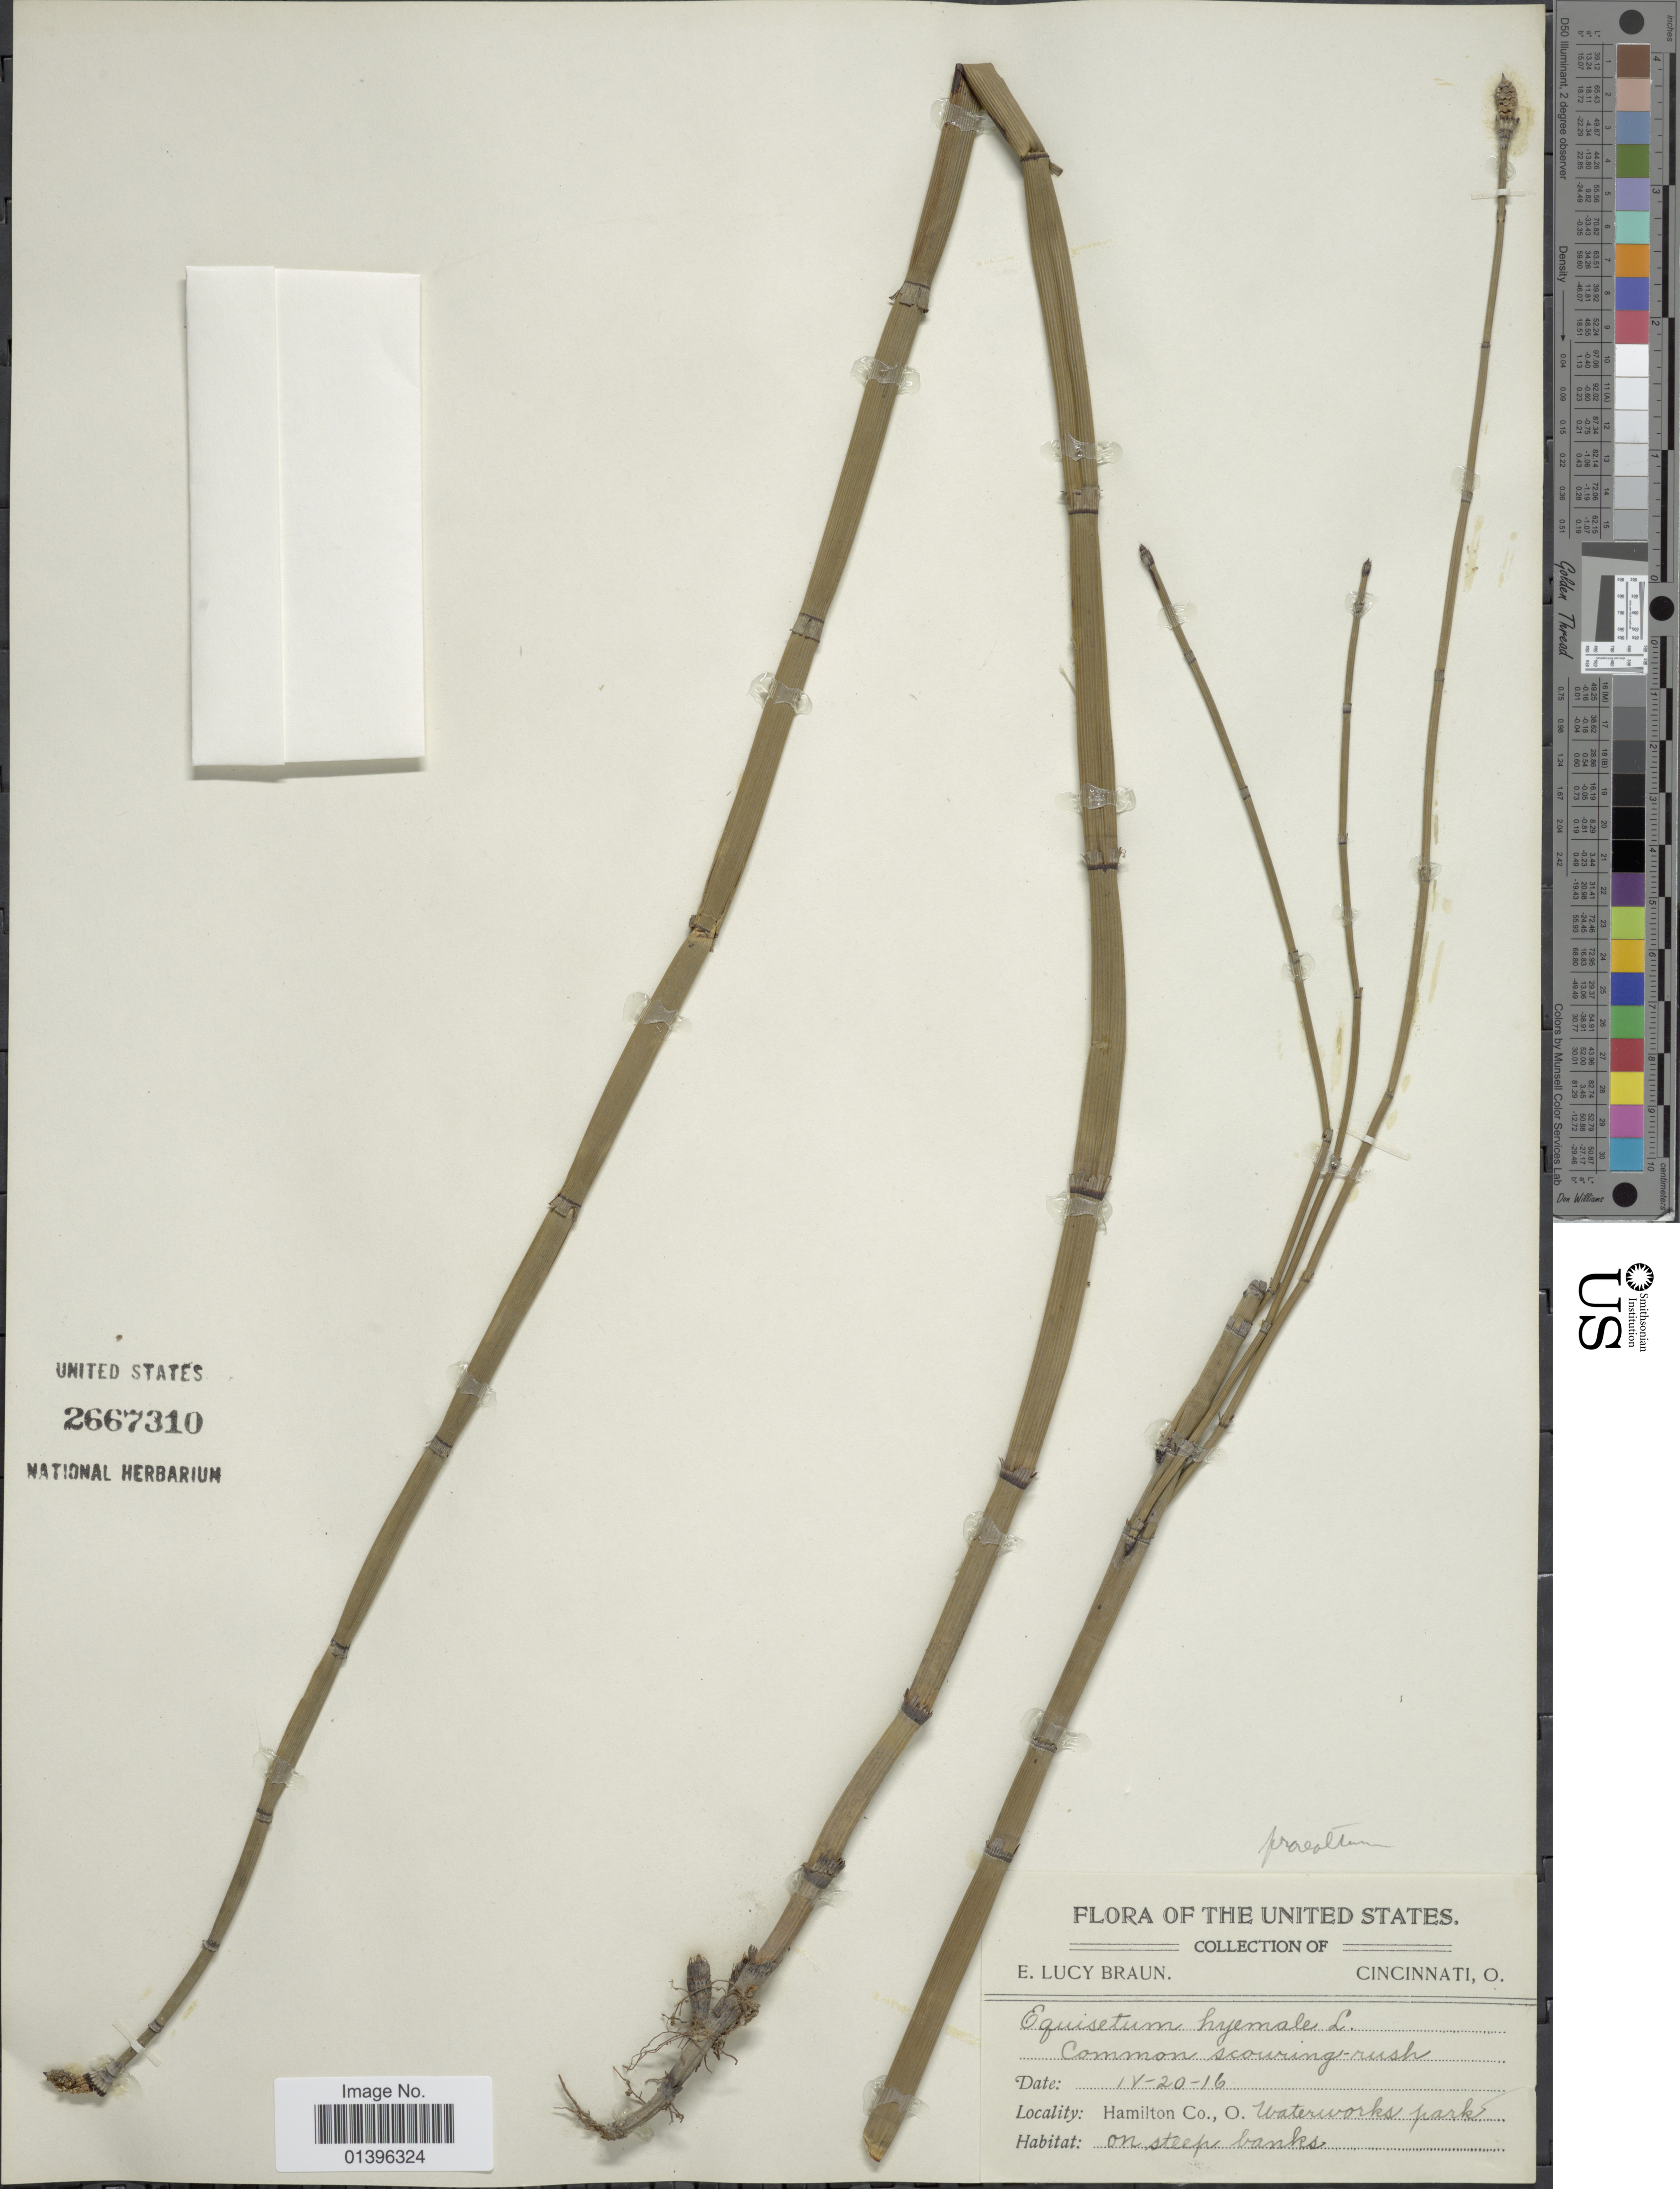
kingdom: Plantae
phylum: Tracheophyta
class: Polypodiopsida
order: Equisetales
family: Equisetaceae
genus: Equisetum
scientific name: Equisetum hyemale var. affine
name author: (Engelm.) A.A. Eaton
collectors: E. L. Braun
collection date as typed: Transcribed d/m/y: 20/4/16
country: United States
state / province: Ohio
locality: Cincinnati, Hamilton Co., Waterworks park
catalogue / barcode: US 2667310